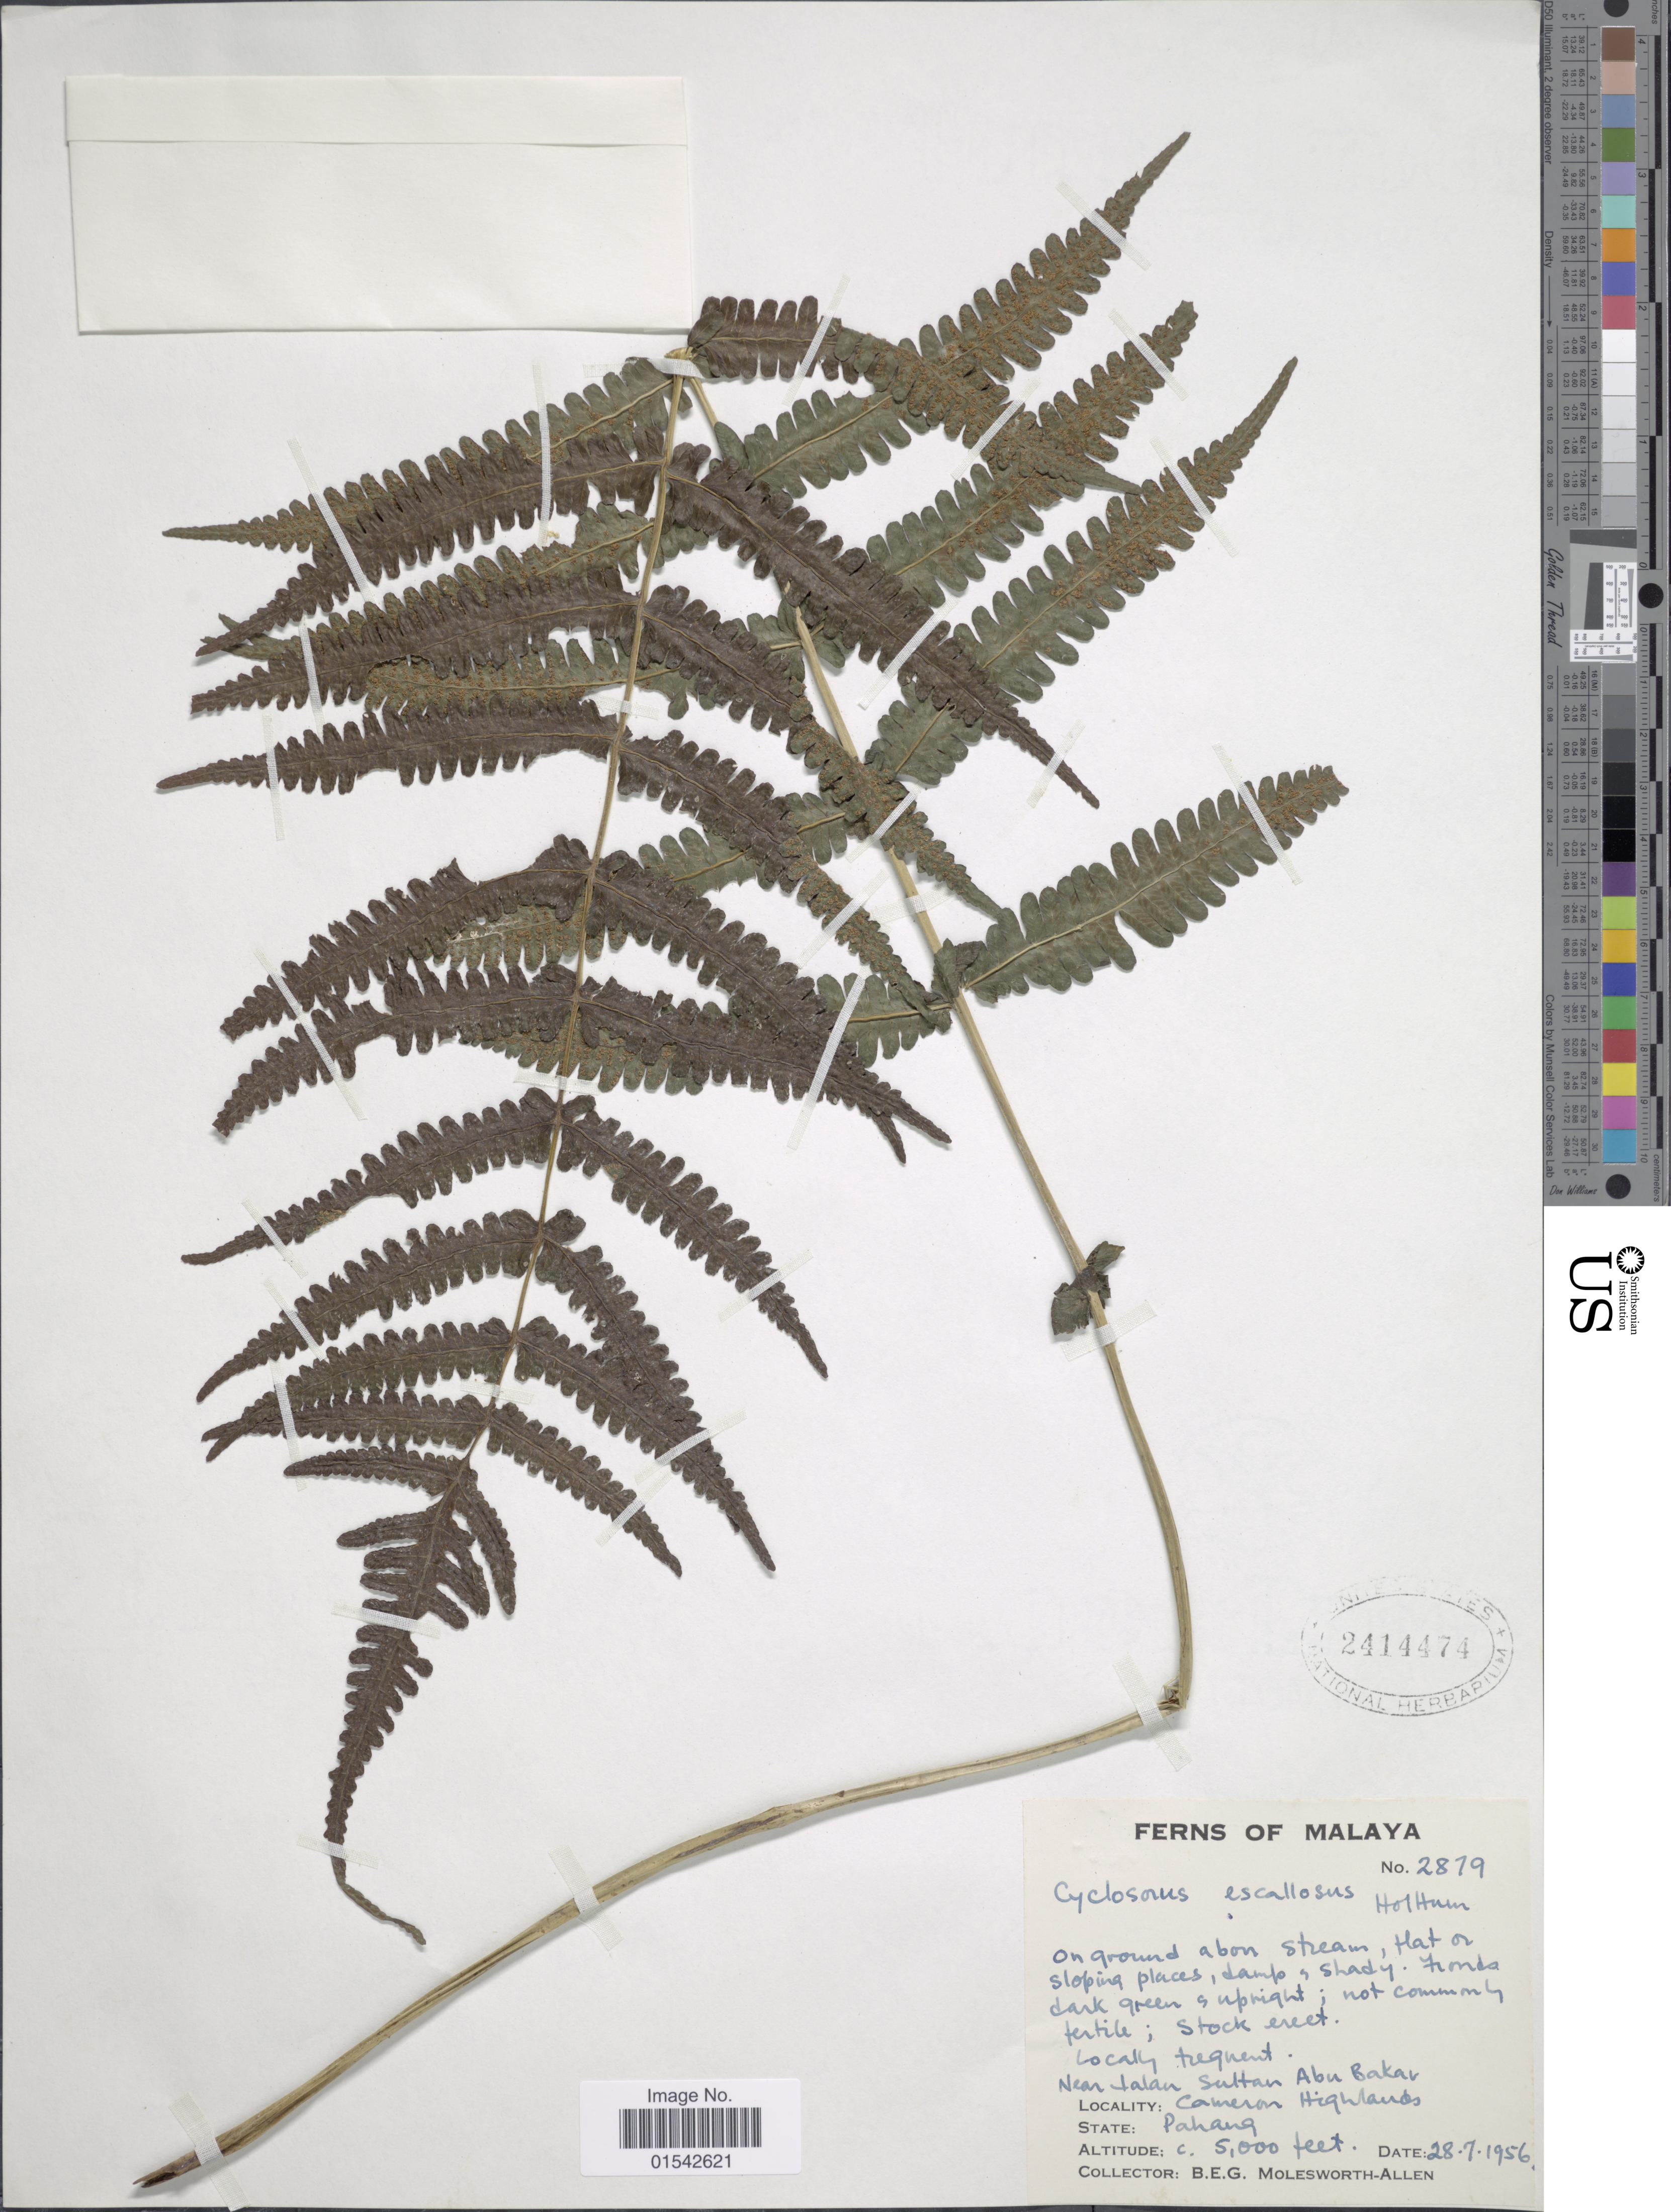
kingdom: Plantae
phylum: Tracheophyta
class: Polypodiopsida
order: Polypodiales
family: Thelypteridaceae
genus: Cyclosorus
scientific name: Cyclosorus excallosus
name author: Holttum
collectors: B. E. G. Molesworth-Allen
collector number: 2879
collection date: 1956-07-28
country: Malaysia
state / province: Pahang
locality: Near talan Suttan Abu Bakar, Cameron Highlands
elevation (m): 1524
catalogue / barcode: US 2414474